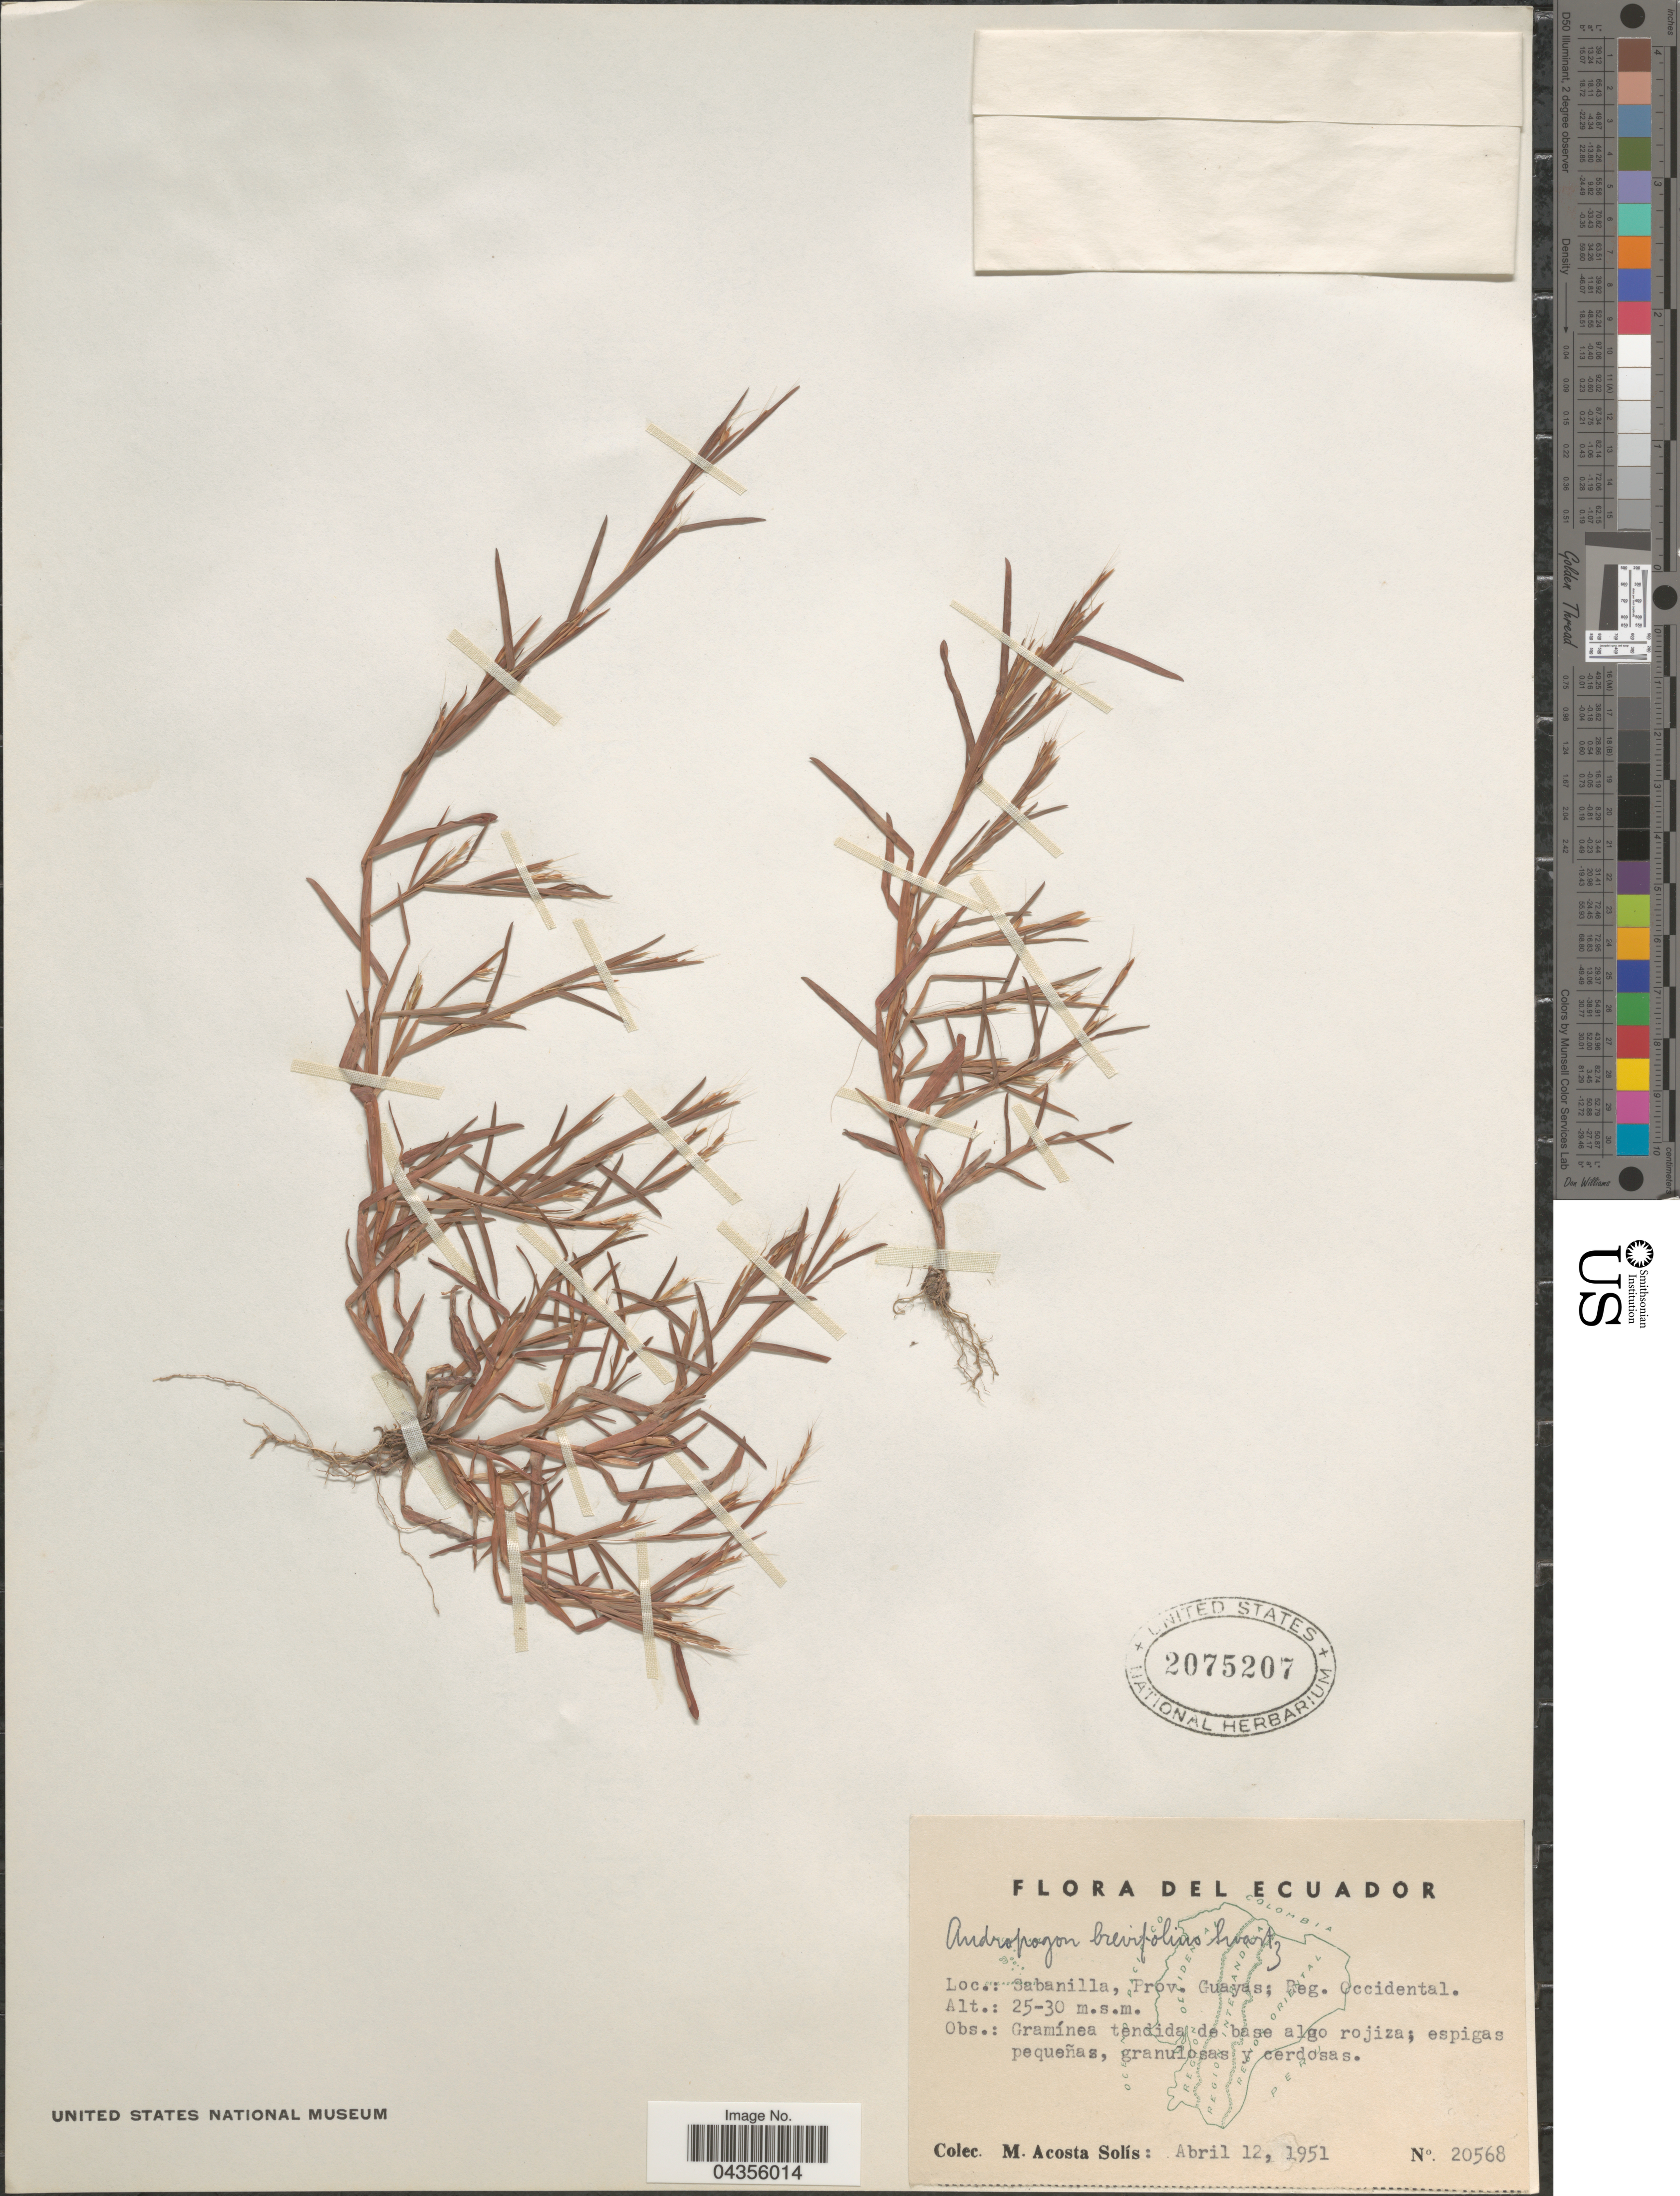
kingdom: Plantae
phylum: Tracheophyta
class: Liliopsida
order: Poales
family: Poaceae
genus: Schizachyrium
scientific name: Schizachyrium brevifolium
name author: (Sw.) Nees ex Büse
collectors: M. Acosta Solis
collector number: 20568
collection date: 1951-04-12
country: Ecuador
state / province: Guayas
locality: Sabanilla, Reg. Occidental.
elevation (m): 25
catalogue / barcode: US 2075207